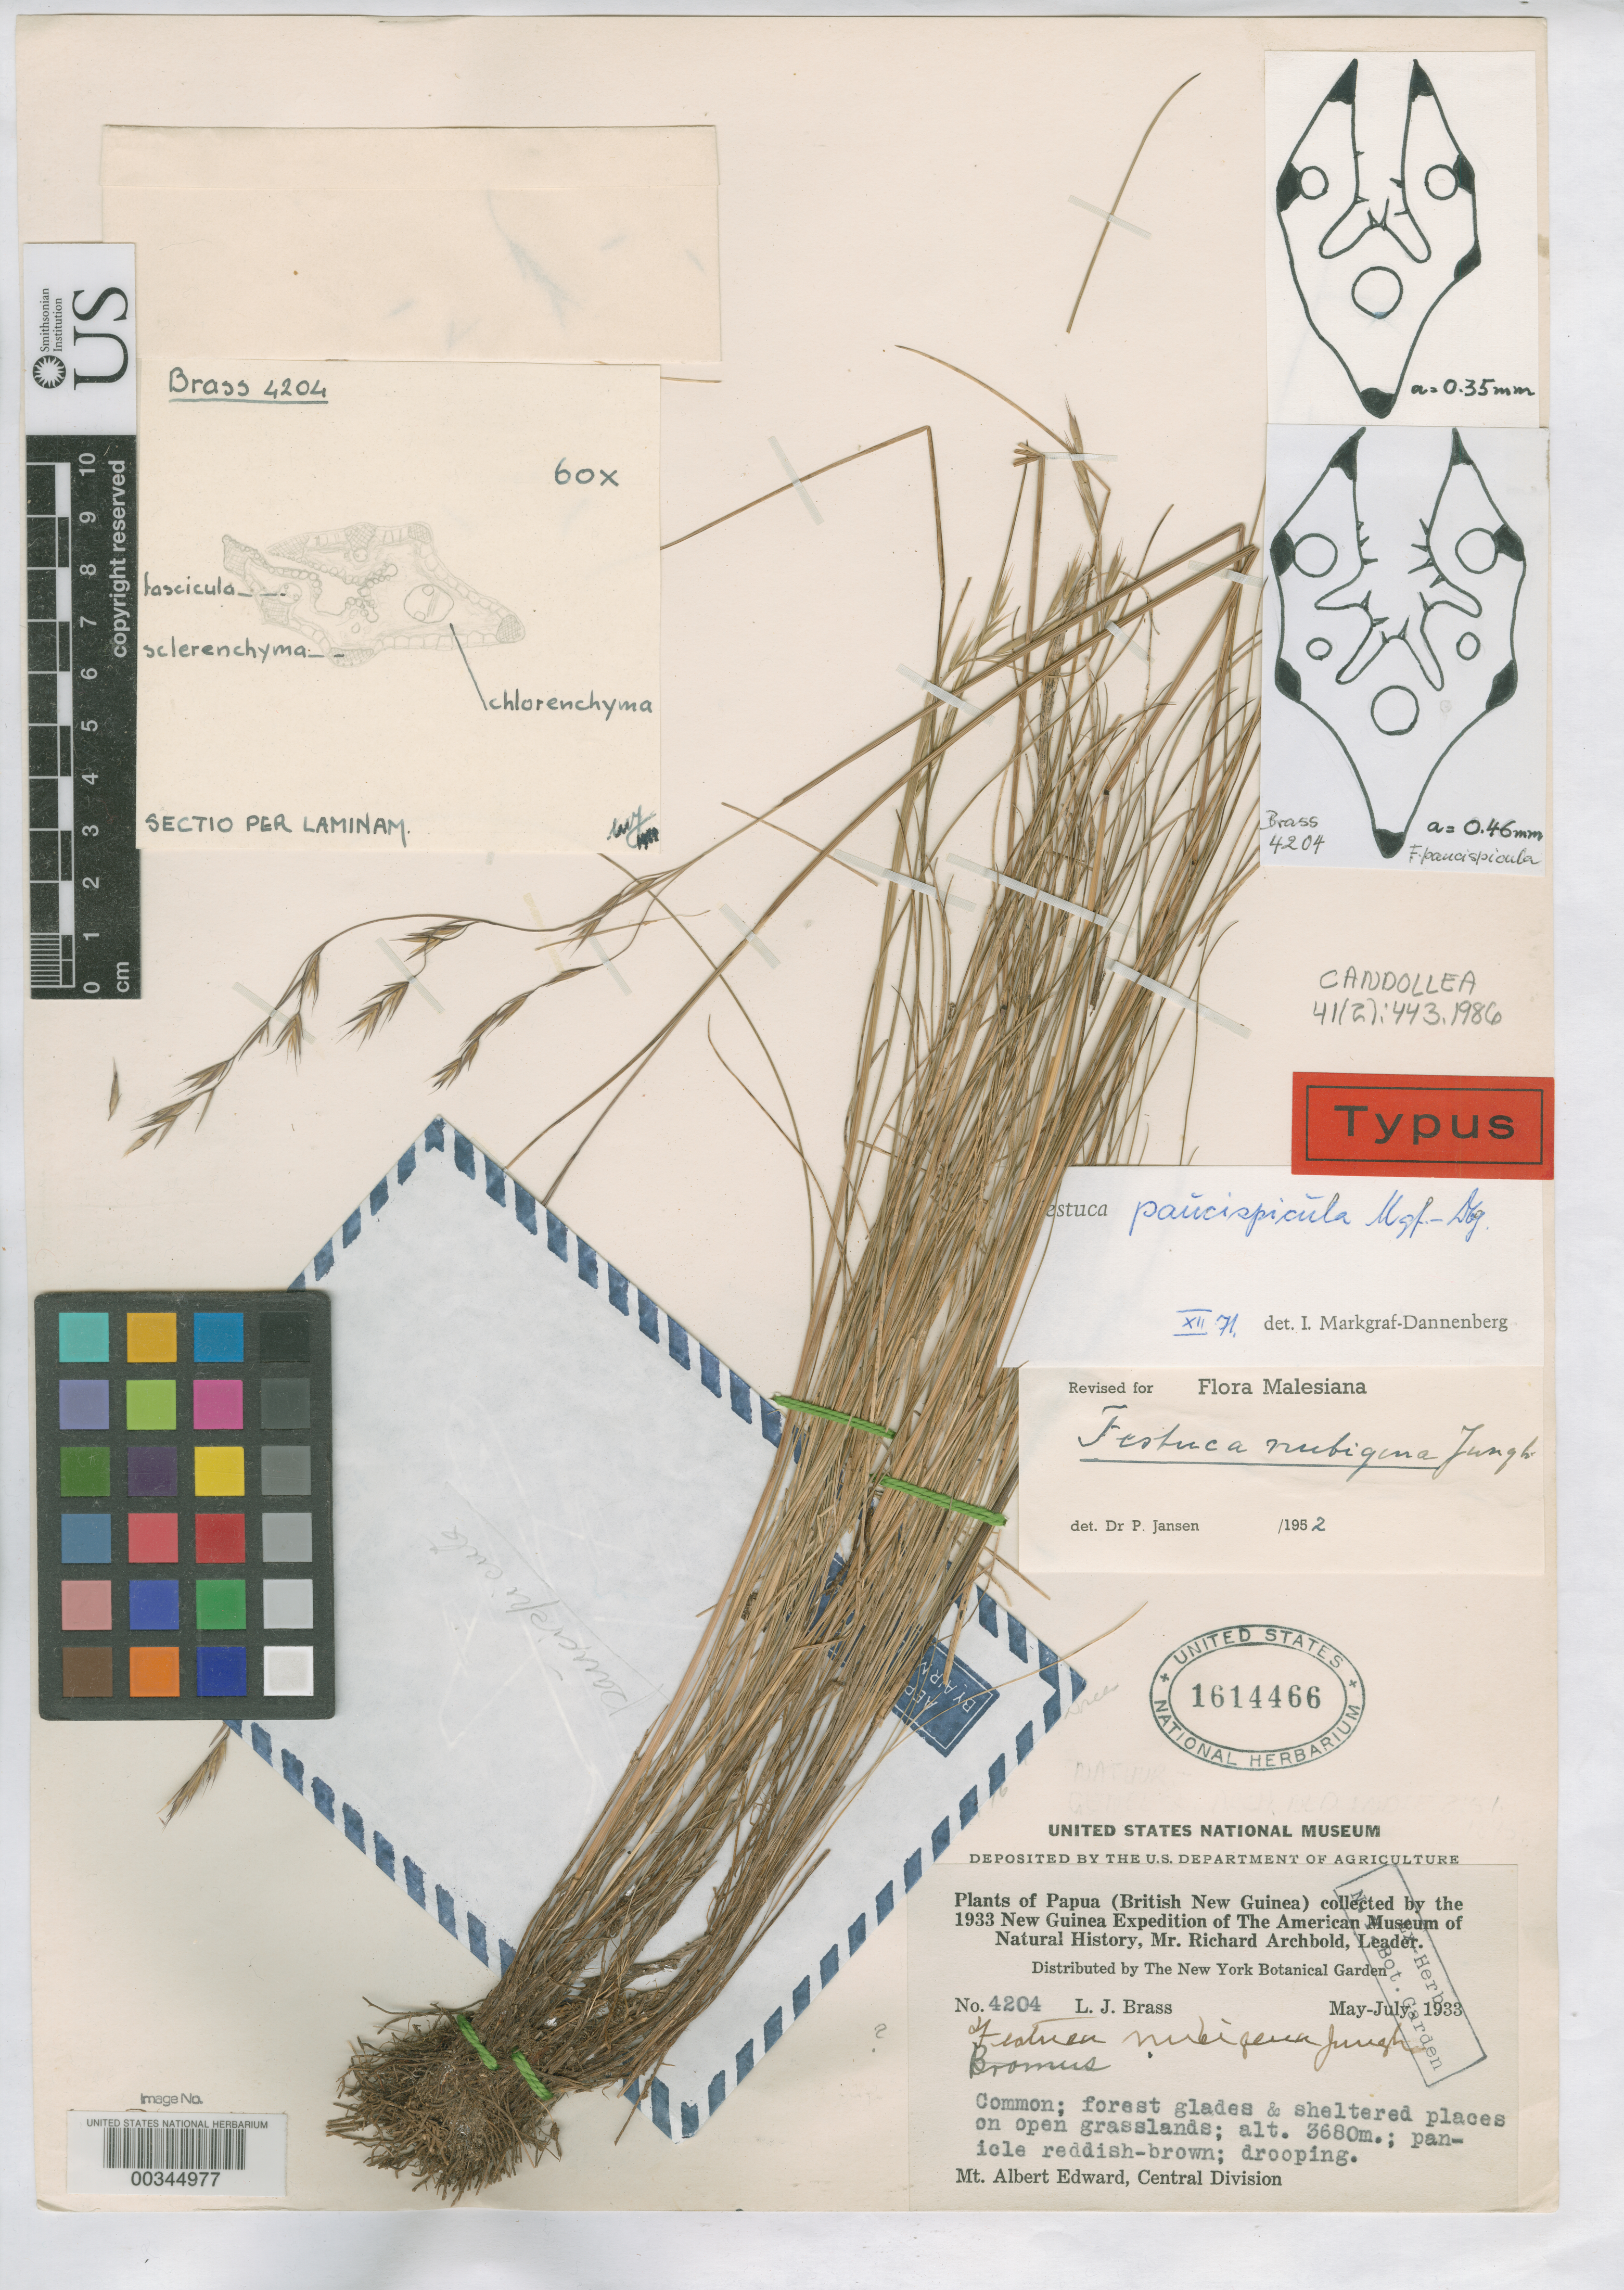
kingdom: Plantae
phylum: Tracheophyta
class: Liliopsida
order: Poales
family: Poaceae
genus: Festuca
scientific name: Festuca paucispicula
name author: Fuente & Sánchez Mata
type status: Isotype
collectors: L. J. Brass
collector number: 4204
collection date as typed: May 1933 to -- Jul 1933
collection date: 1933-05/1933-07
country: Papua New Guinea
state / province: Central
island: New Guinea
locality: Mt. Albert Edward.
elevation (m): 3680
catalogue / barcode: US 1614466